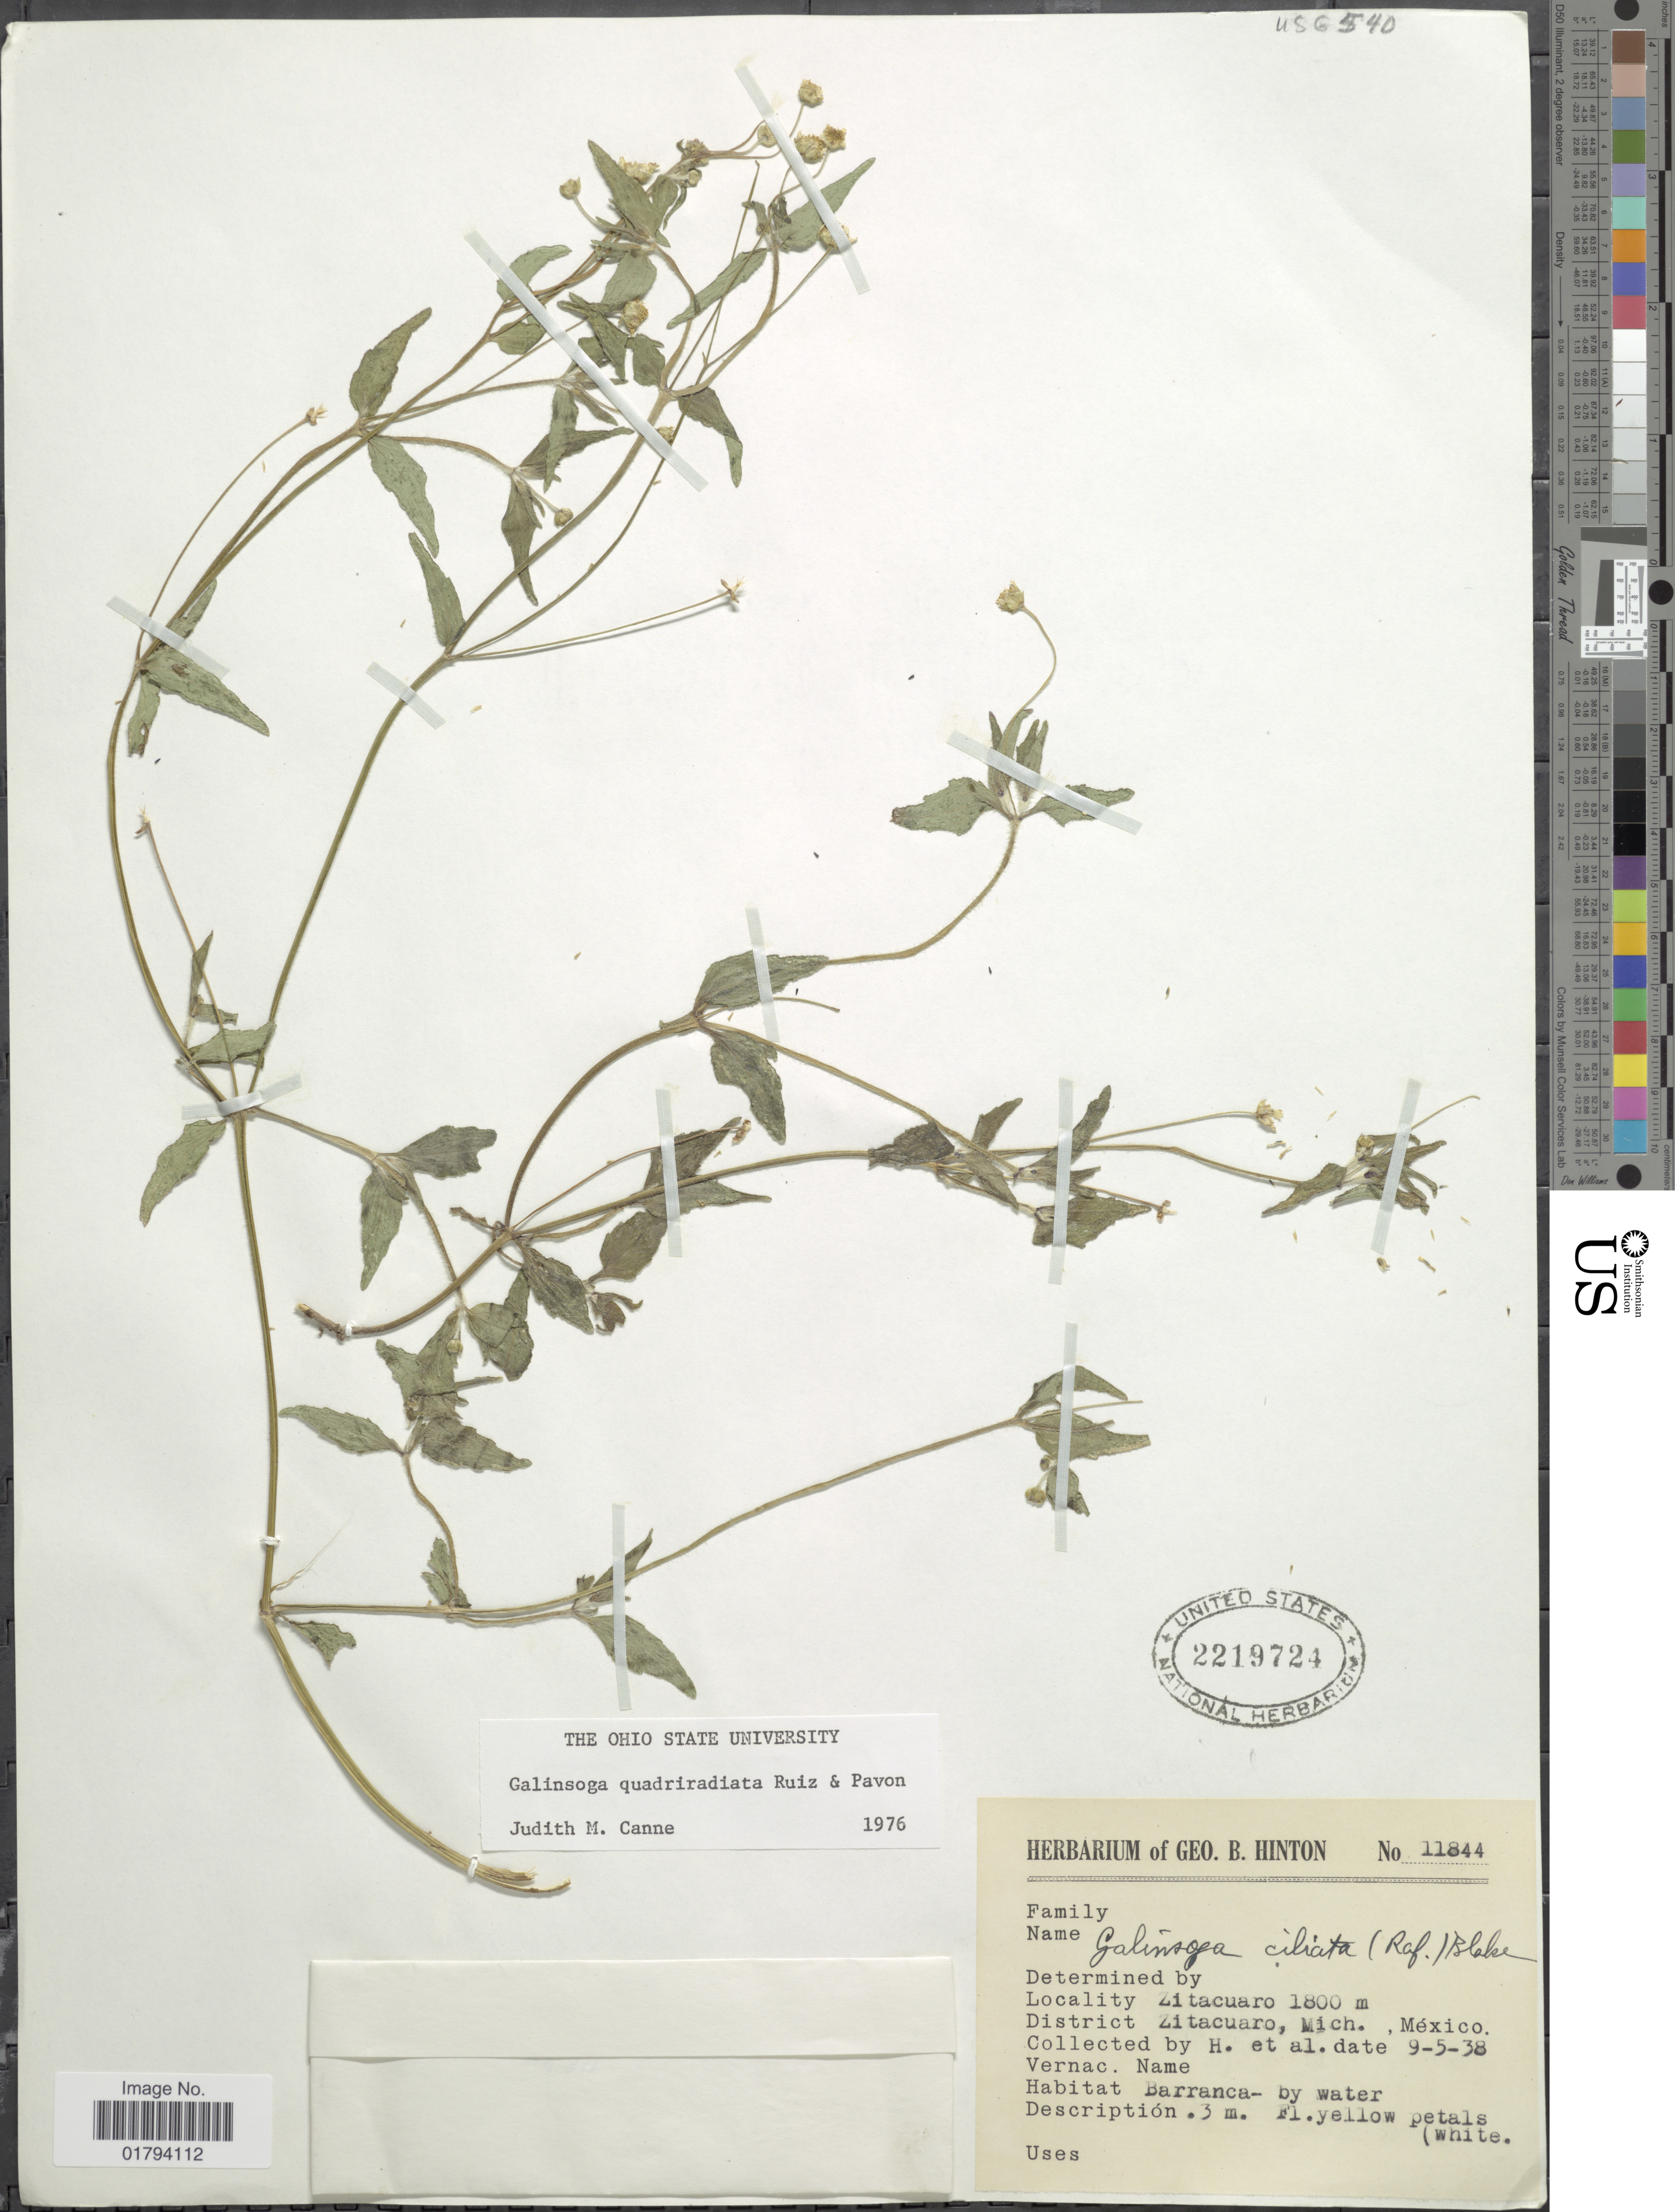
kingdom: Plantae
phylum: Tracheophyta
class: Magnoliopsida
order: Asterales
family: Asteraceae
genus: Galinsoga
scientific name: Galinsoga quadriradiata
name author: Ruiz & Pav.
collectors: G. B. Hinton & et al.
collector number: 11844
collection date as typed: Transcribed d/m/y: 5/9/38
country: Mexico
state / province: Michoacán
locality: Zitacuaro, District Zitacuaro, barranca by water.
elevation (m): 1800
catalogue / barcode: US 2219724